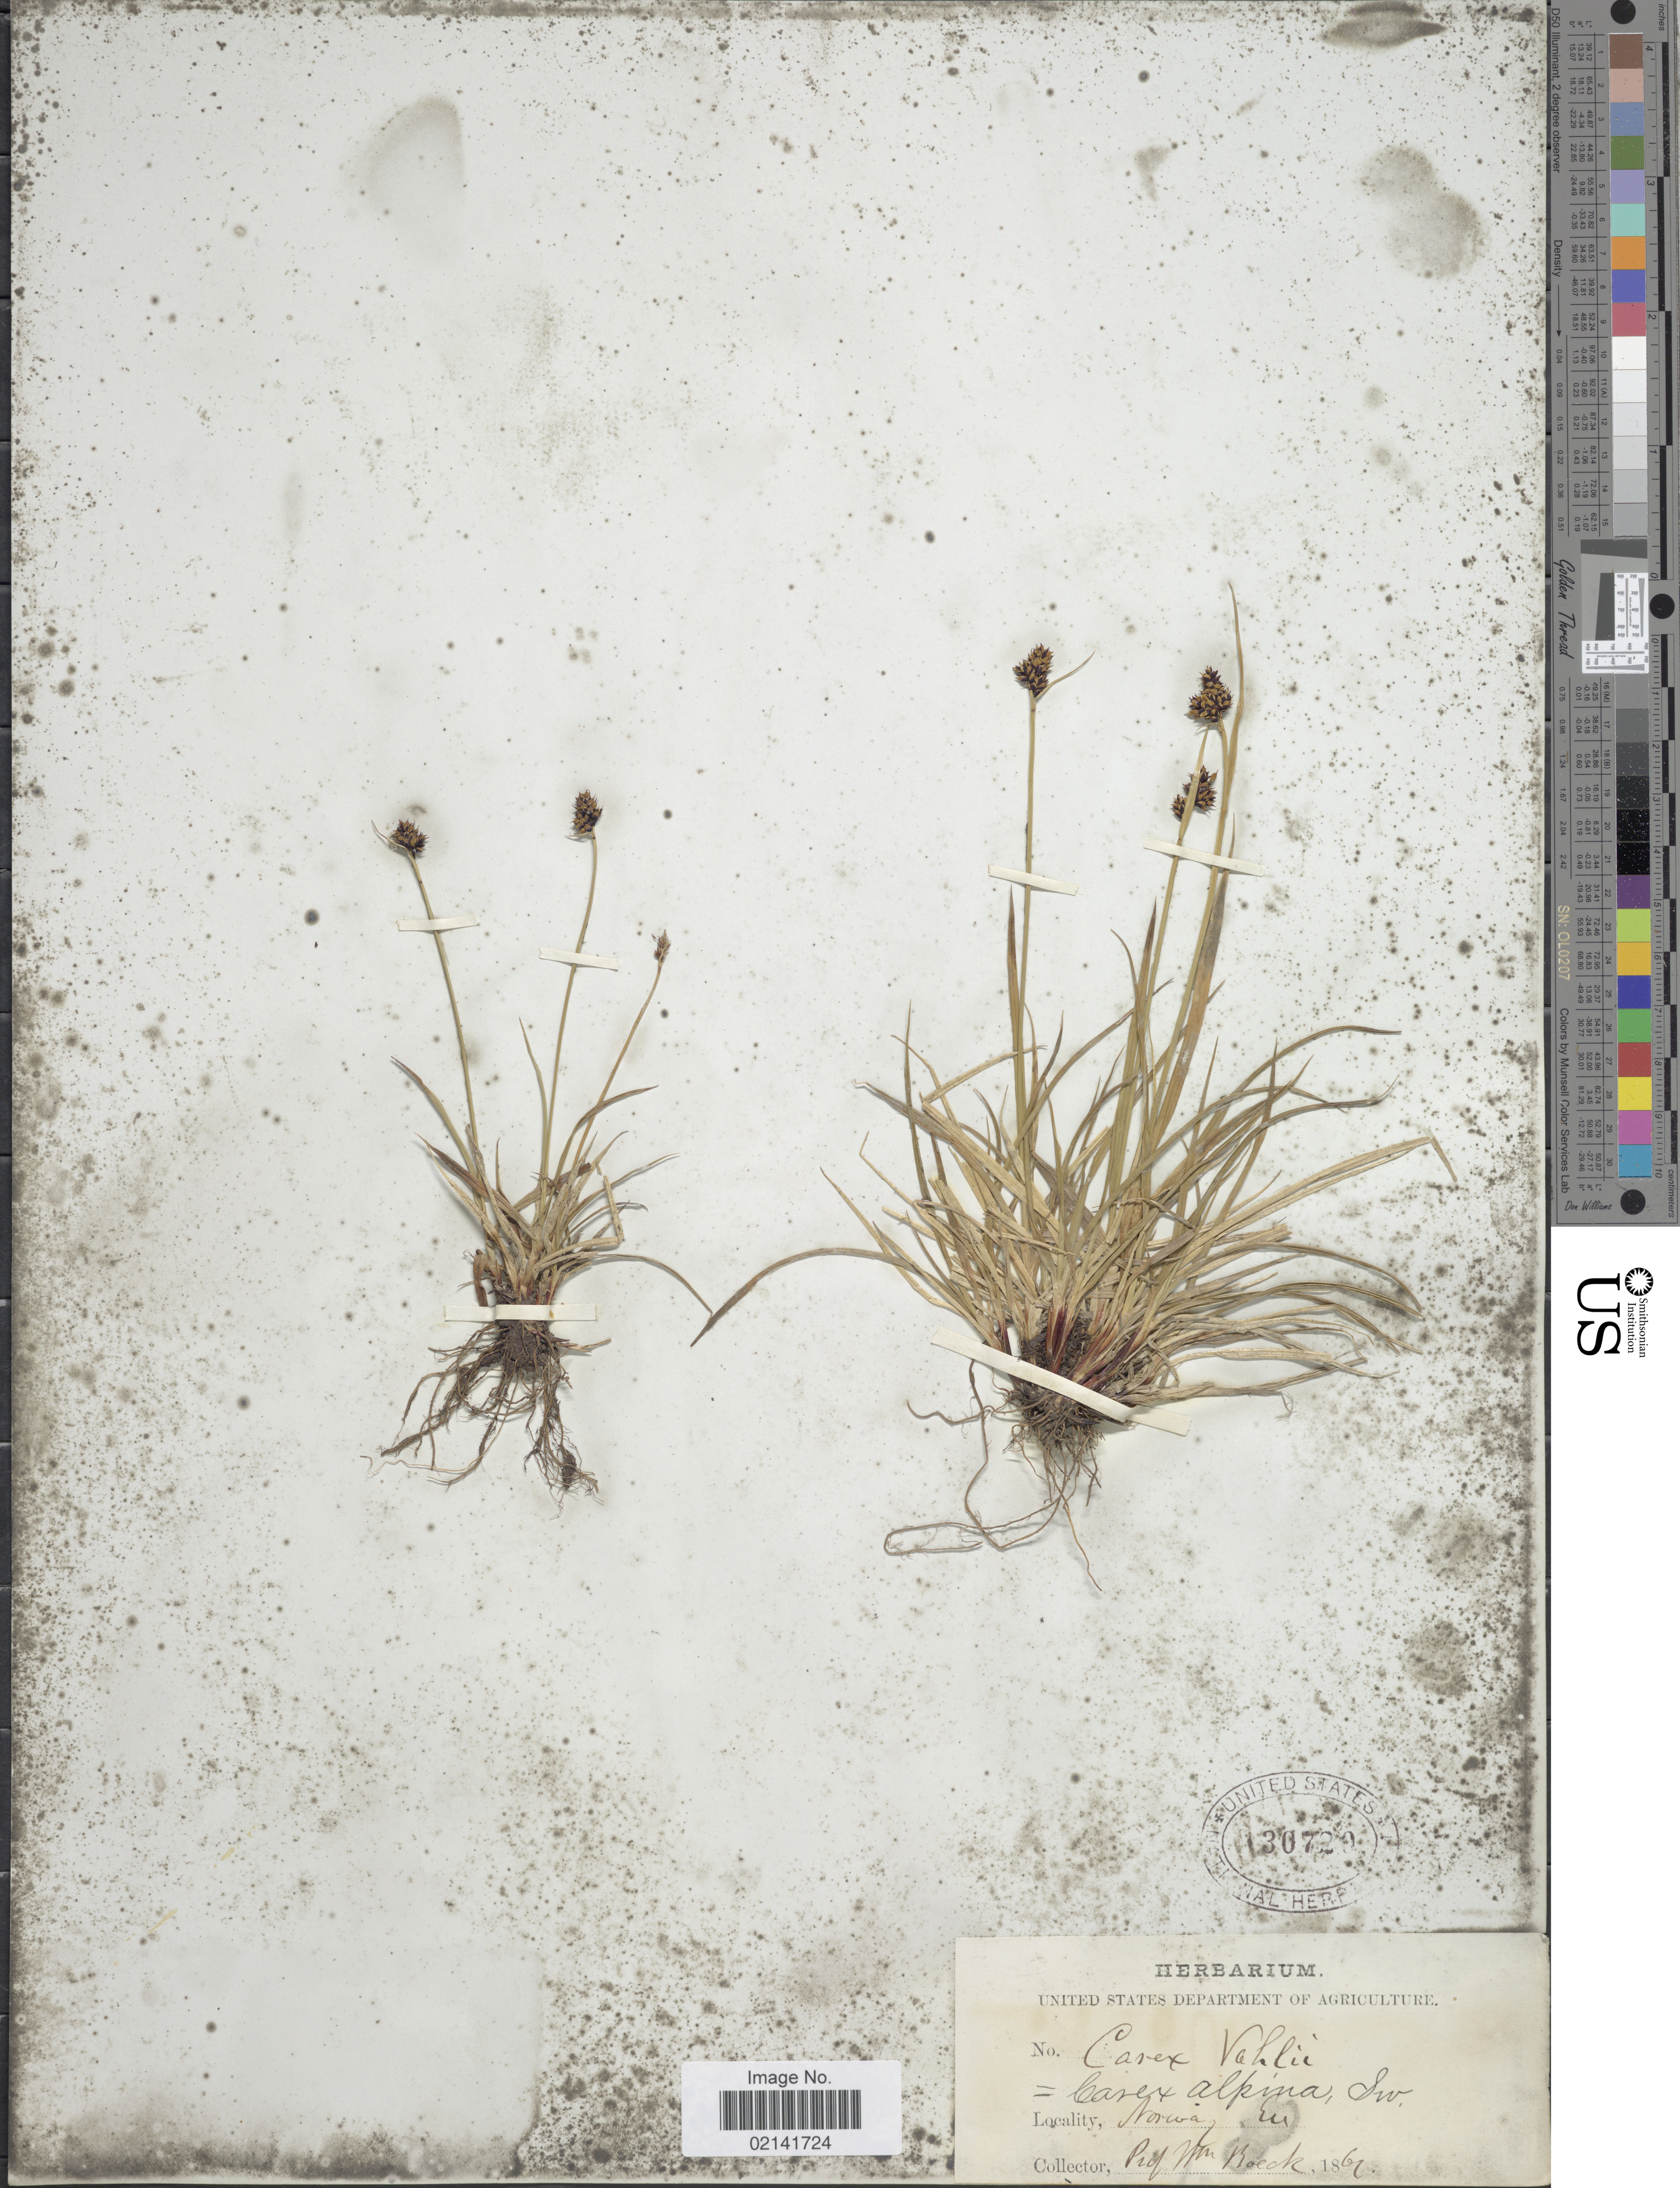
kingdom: Plantae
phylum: Tracheophyta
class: Liliopsida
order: Poales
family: Cyperaceae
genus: Carex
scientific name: Carex norvegica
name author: Retz.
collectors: W. Boeck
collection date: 1869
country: Norway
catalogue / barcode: US 30720